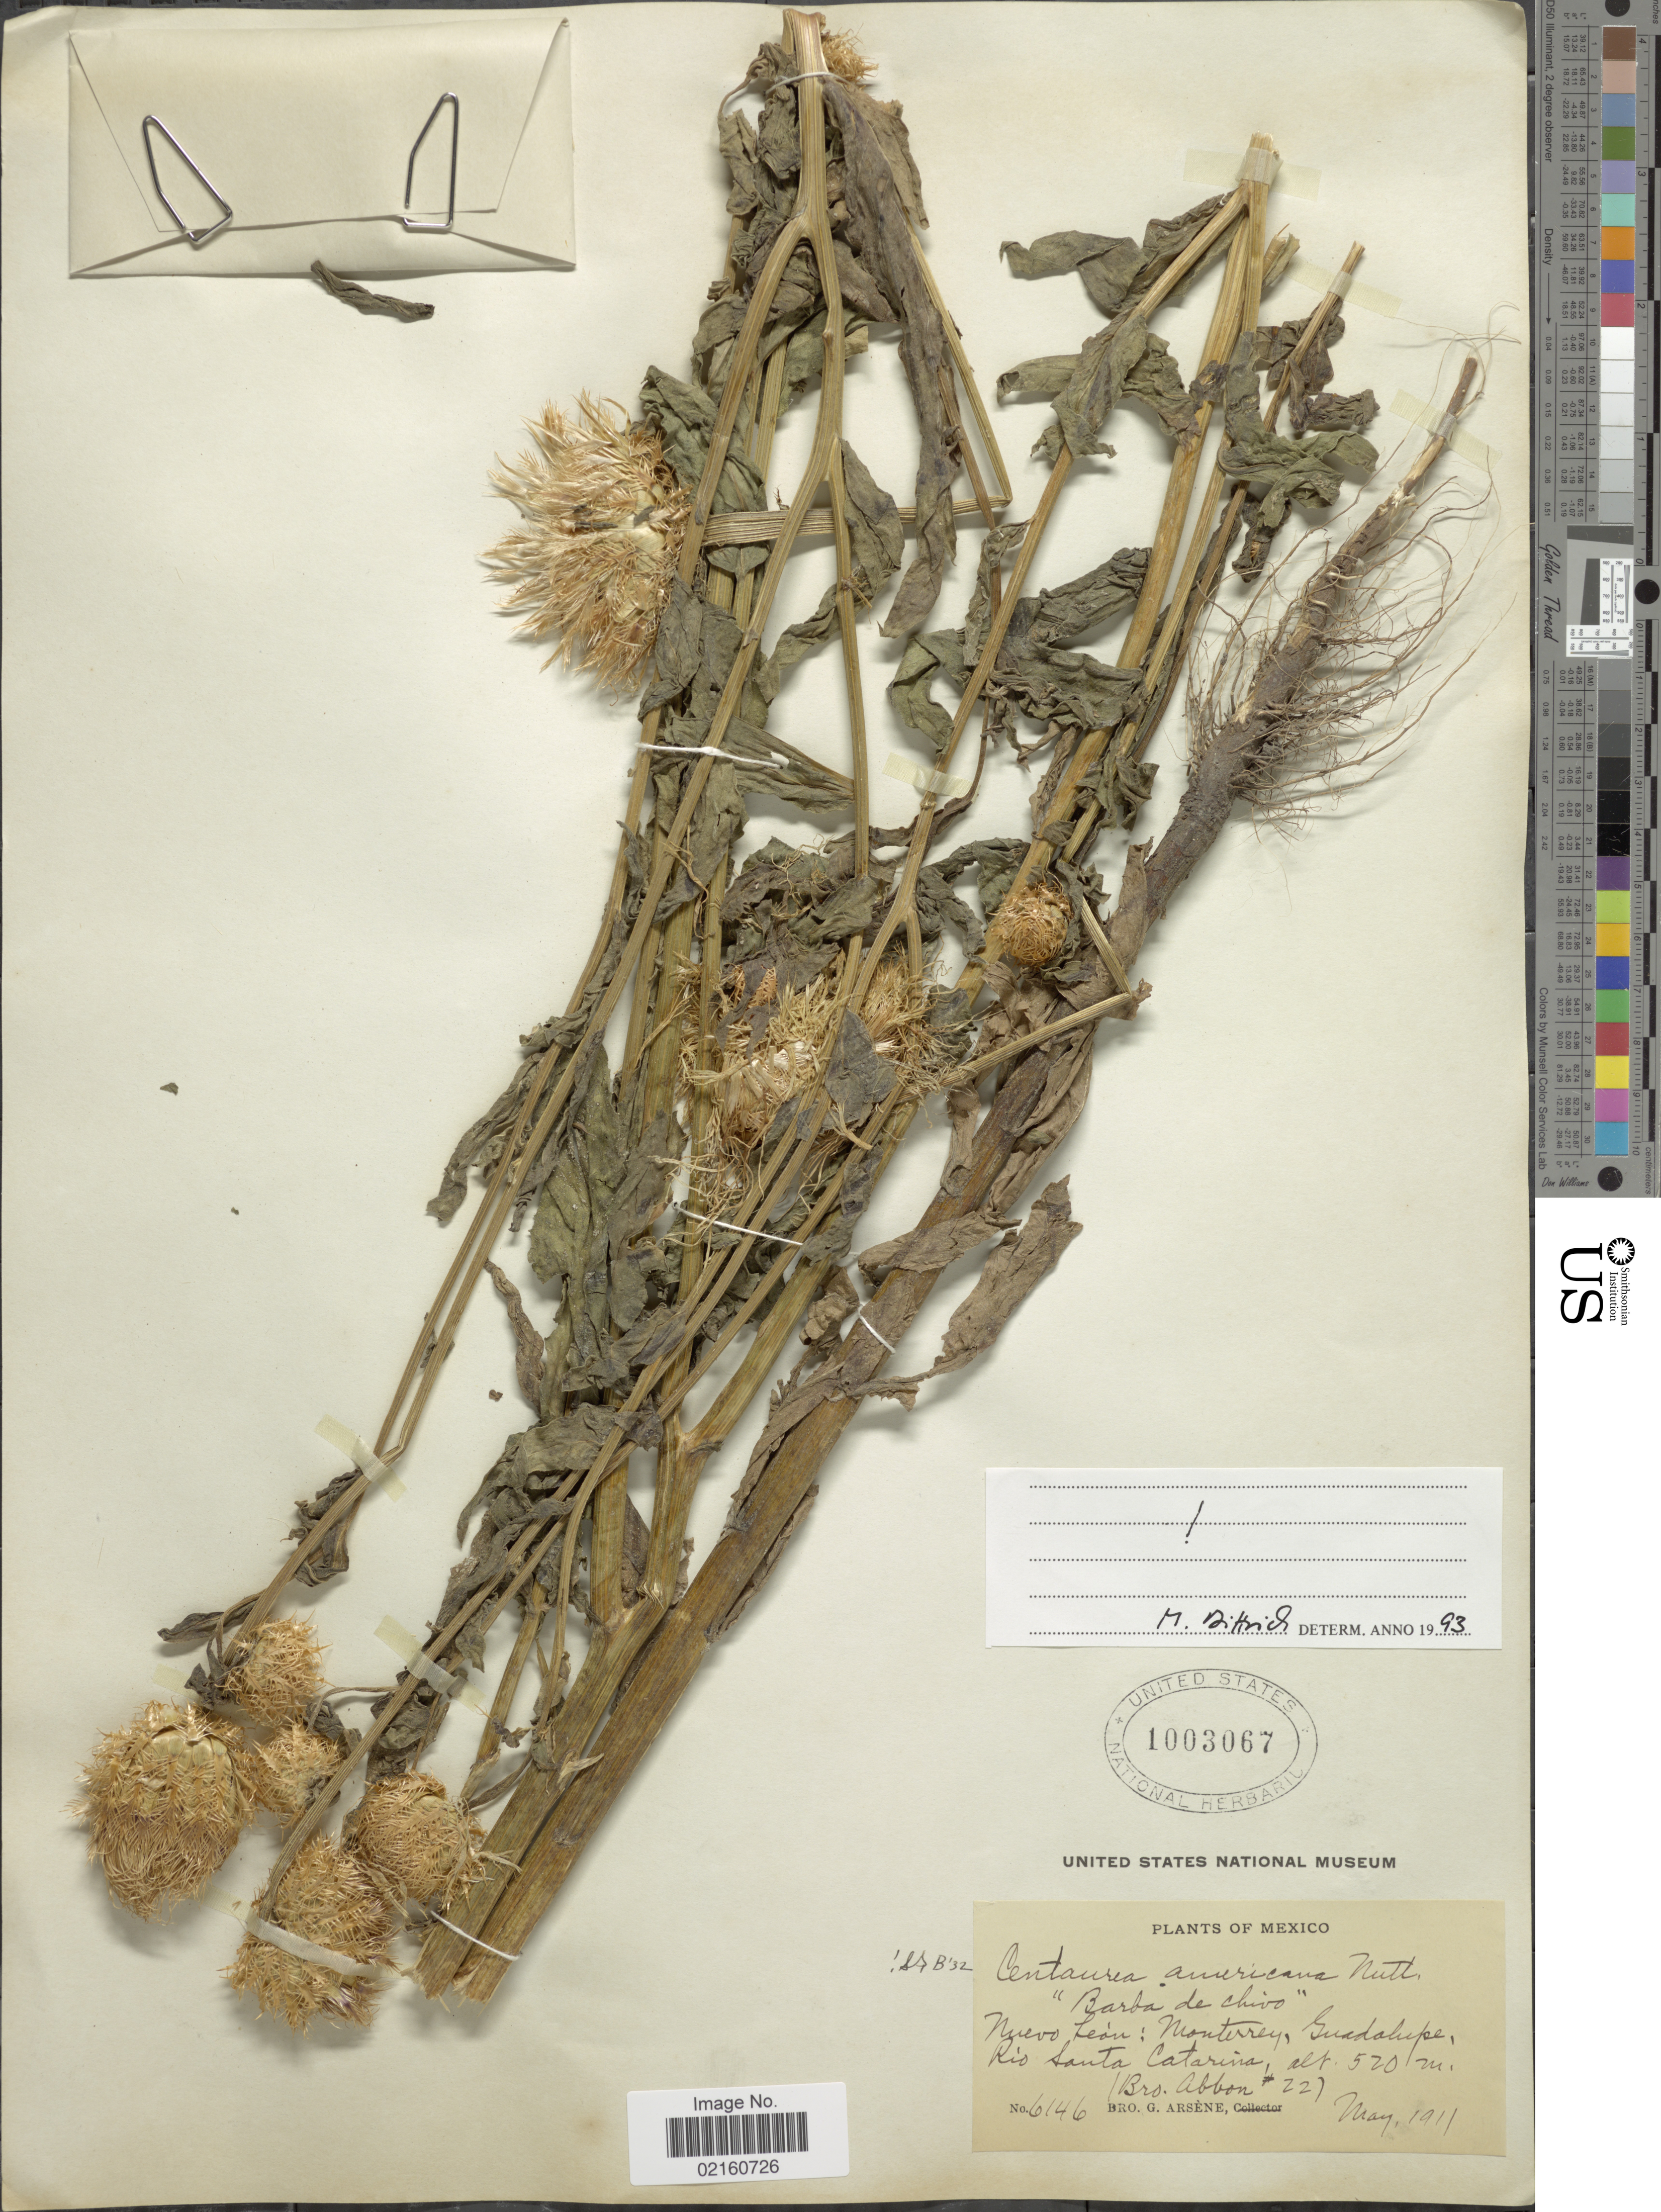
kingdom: Plantae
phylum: Tracheophyta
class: Magnoliopsida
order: Asterales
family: Asteraceae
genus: Plectocephalus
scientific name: Plectocephalus americanus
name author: (Nutt.) D. Don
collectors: Bro. Abbon & Bro. G. Arsène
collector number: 227/6146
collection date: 1911-05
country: Mexico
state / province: Nuevo León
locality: Monterrey, Guadalpue, Rio Sanra Catarina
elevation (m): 520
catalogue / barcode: US 1003067